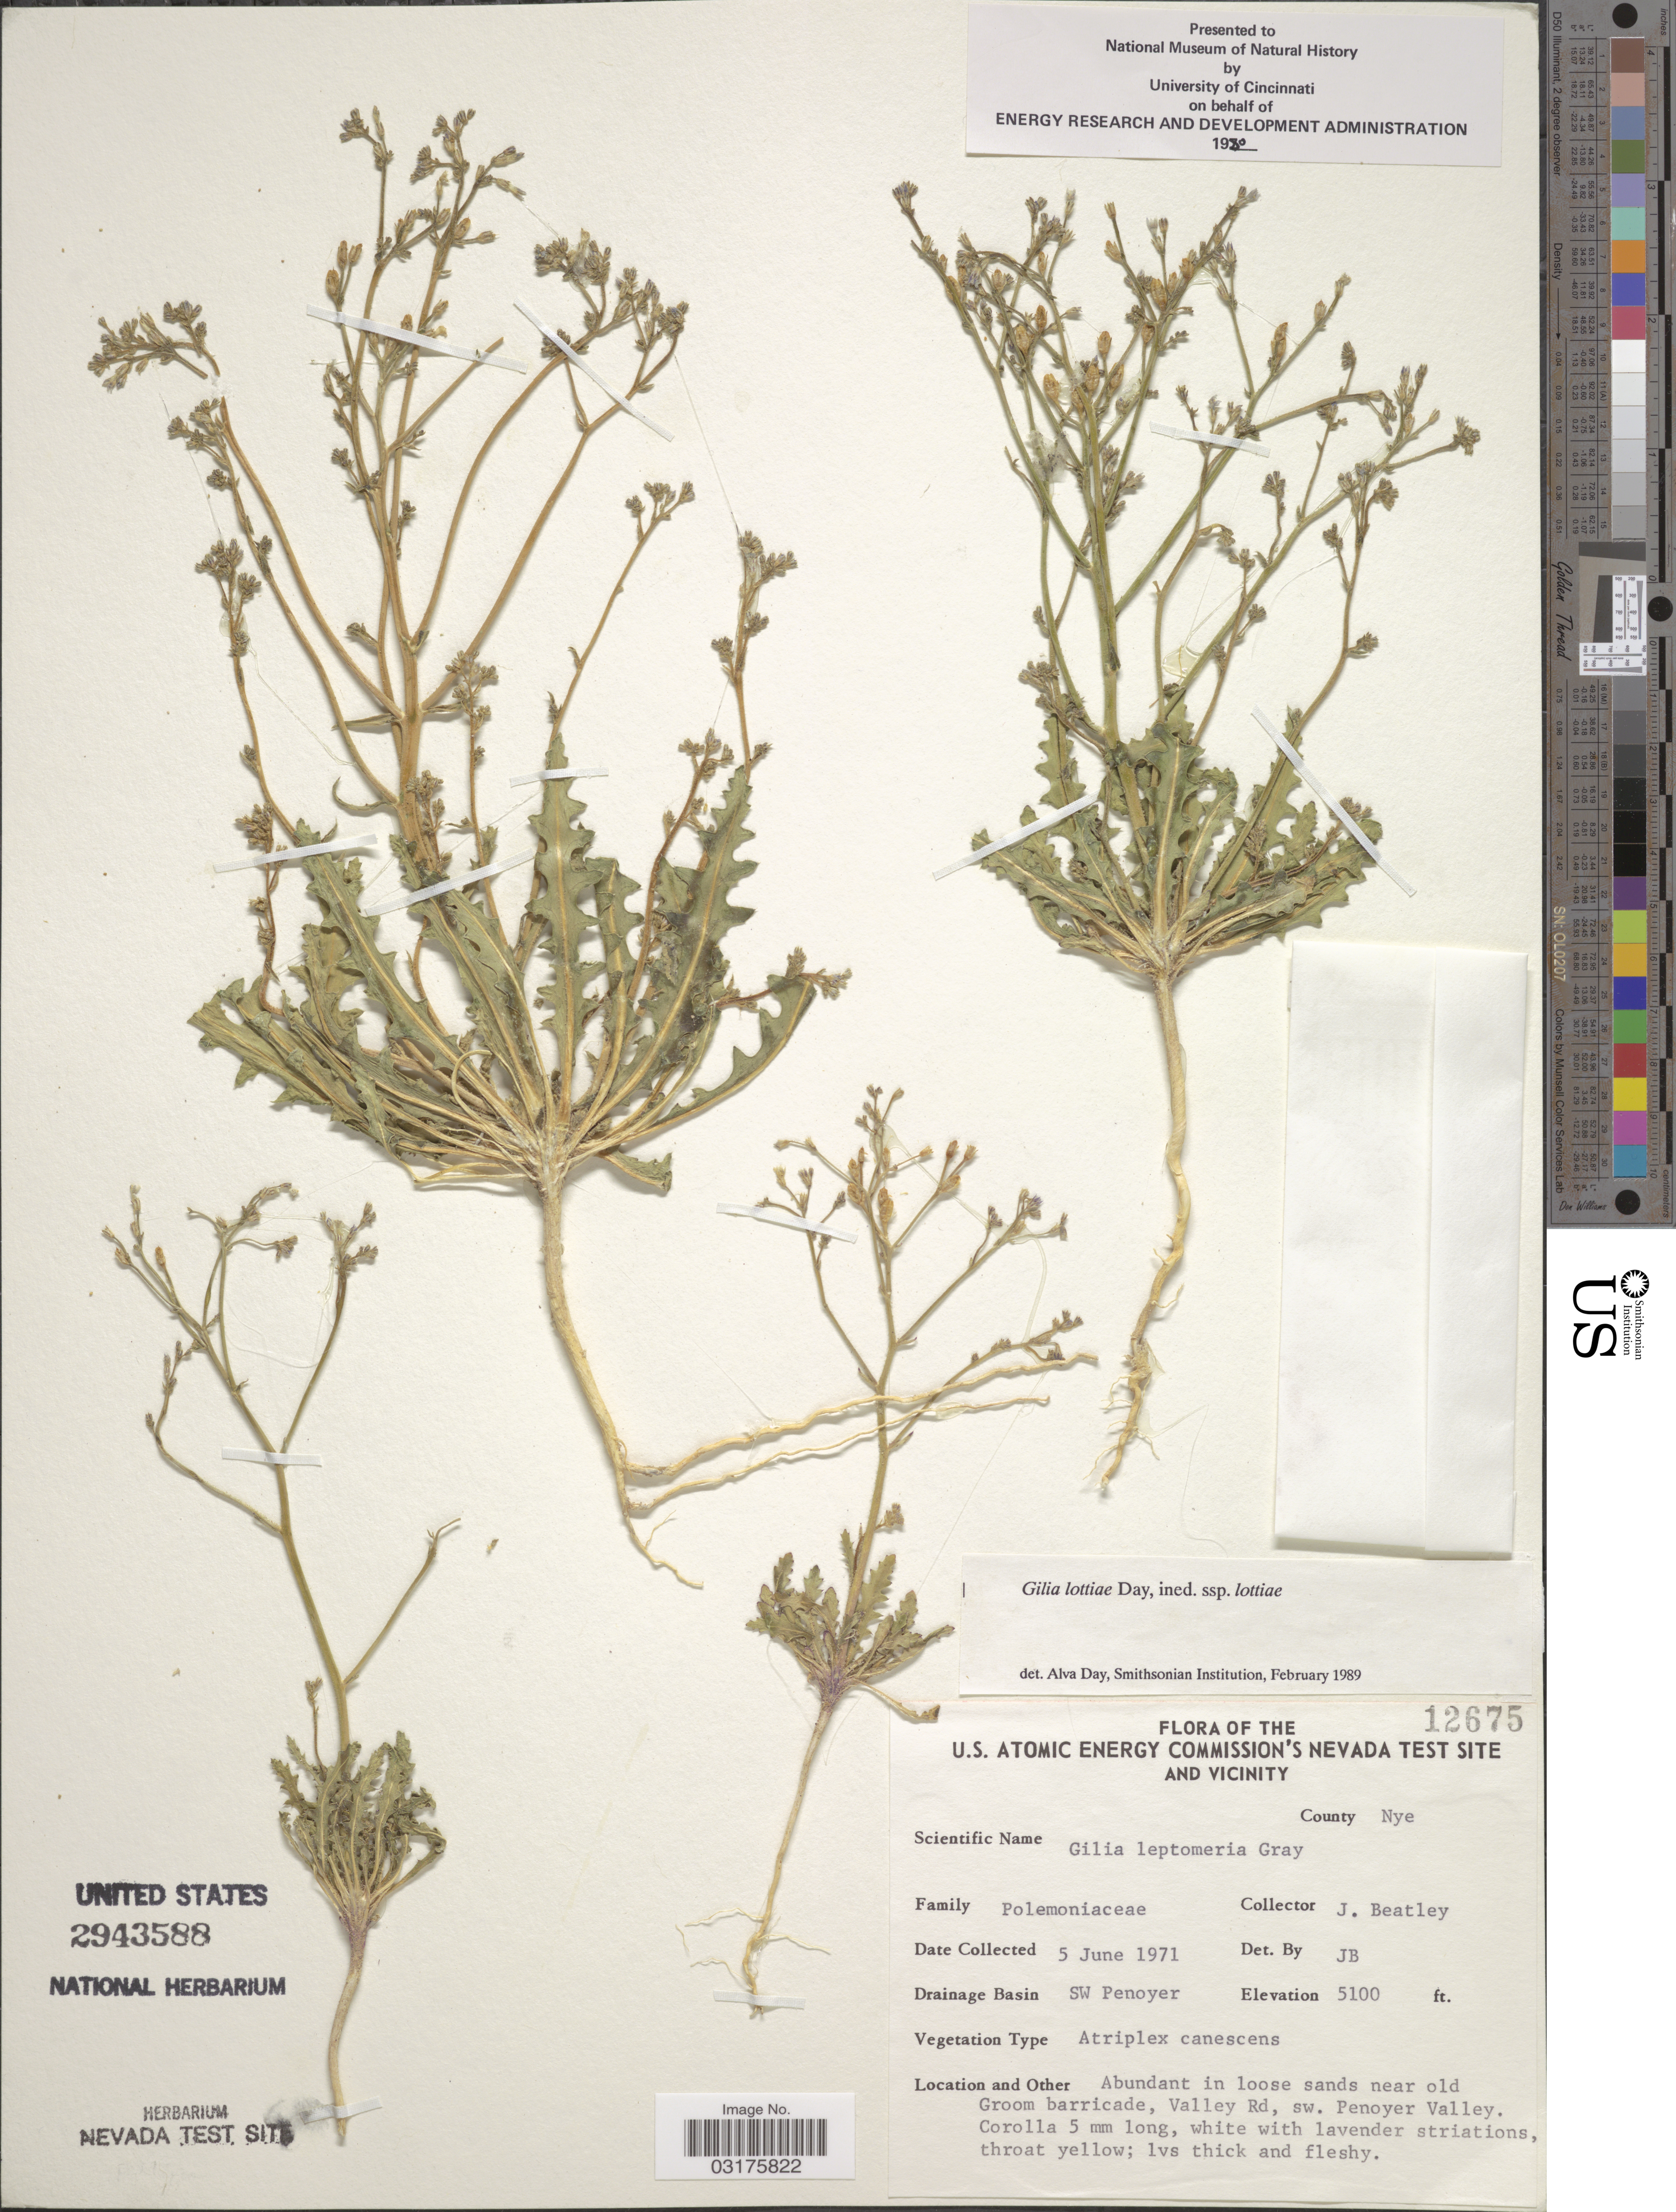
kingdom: Plantae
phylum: Tracheophyta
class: Magnoliopsida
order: Ericales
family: Polemoniaceae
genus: Aliciella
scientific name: Aliciella lottiae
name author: (A.G. Day) J.M. Porter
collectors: J. C. Beatley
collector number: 12675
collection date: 1971-06-05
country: United States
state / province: Nevada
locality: The U.S. Atomic Energy Commission's Nevada Test Site and Vicinity. County Nye. Drainage Basin SW Penoyer, near old Groom barricade, Valley Rd, sw. Penoyer Valley.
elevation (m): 1554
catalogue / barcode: US 2943588